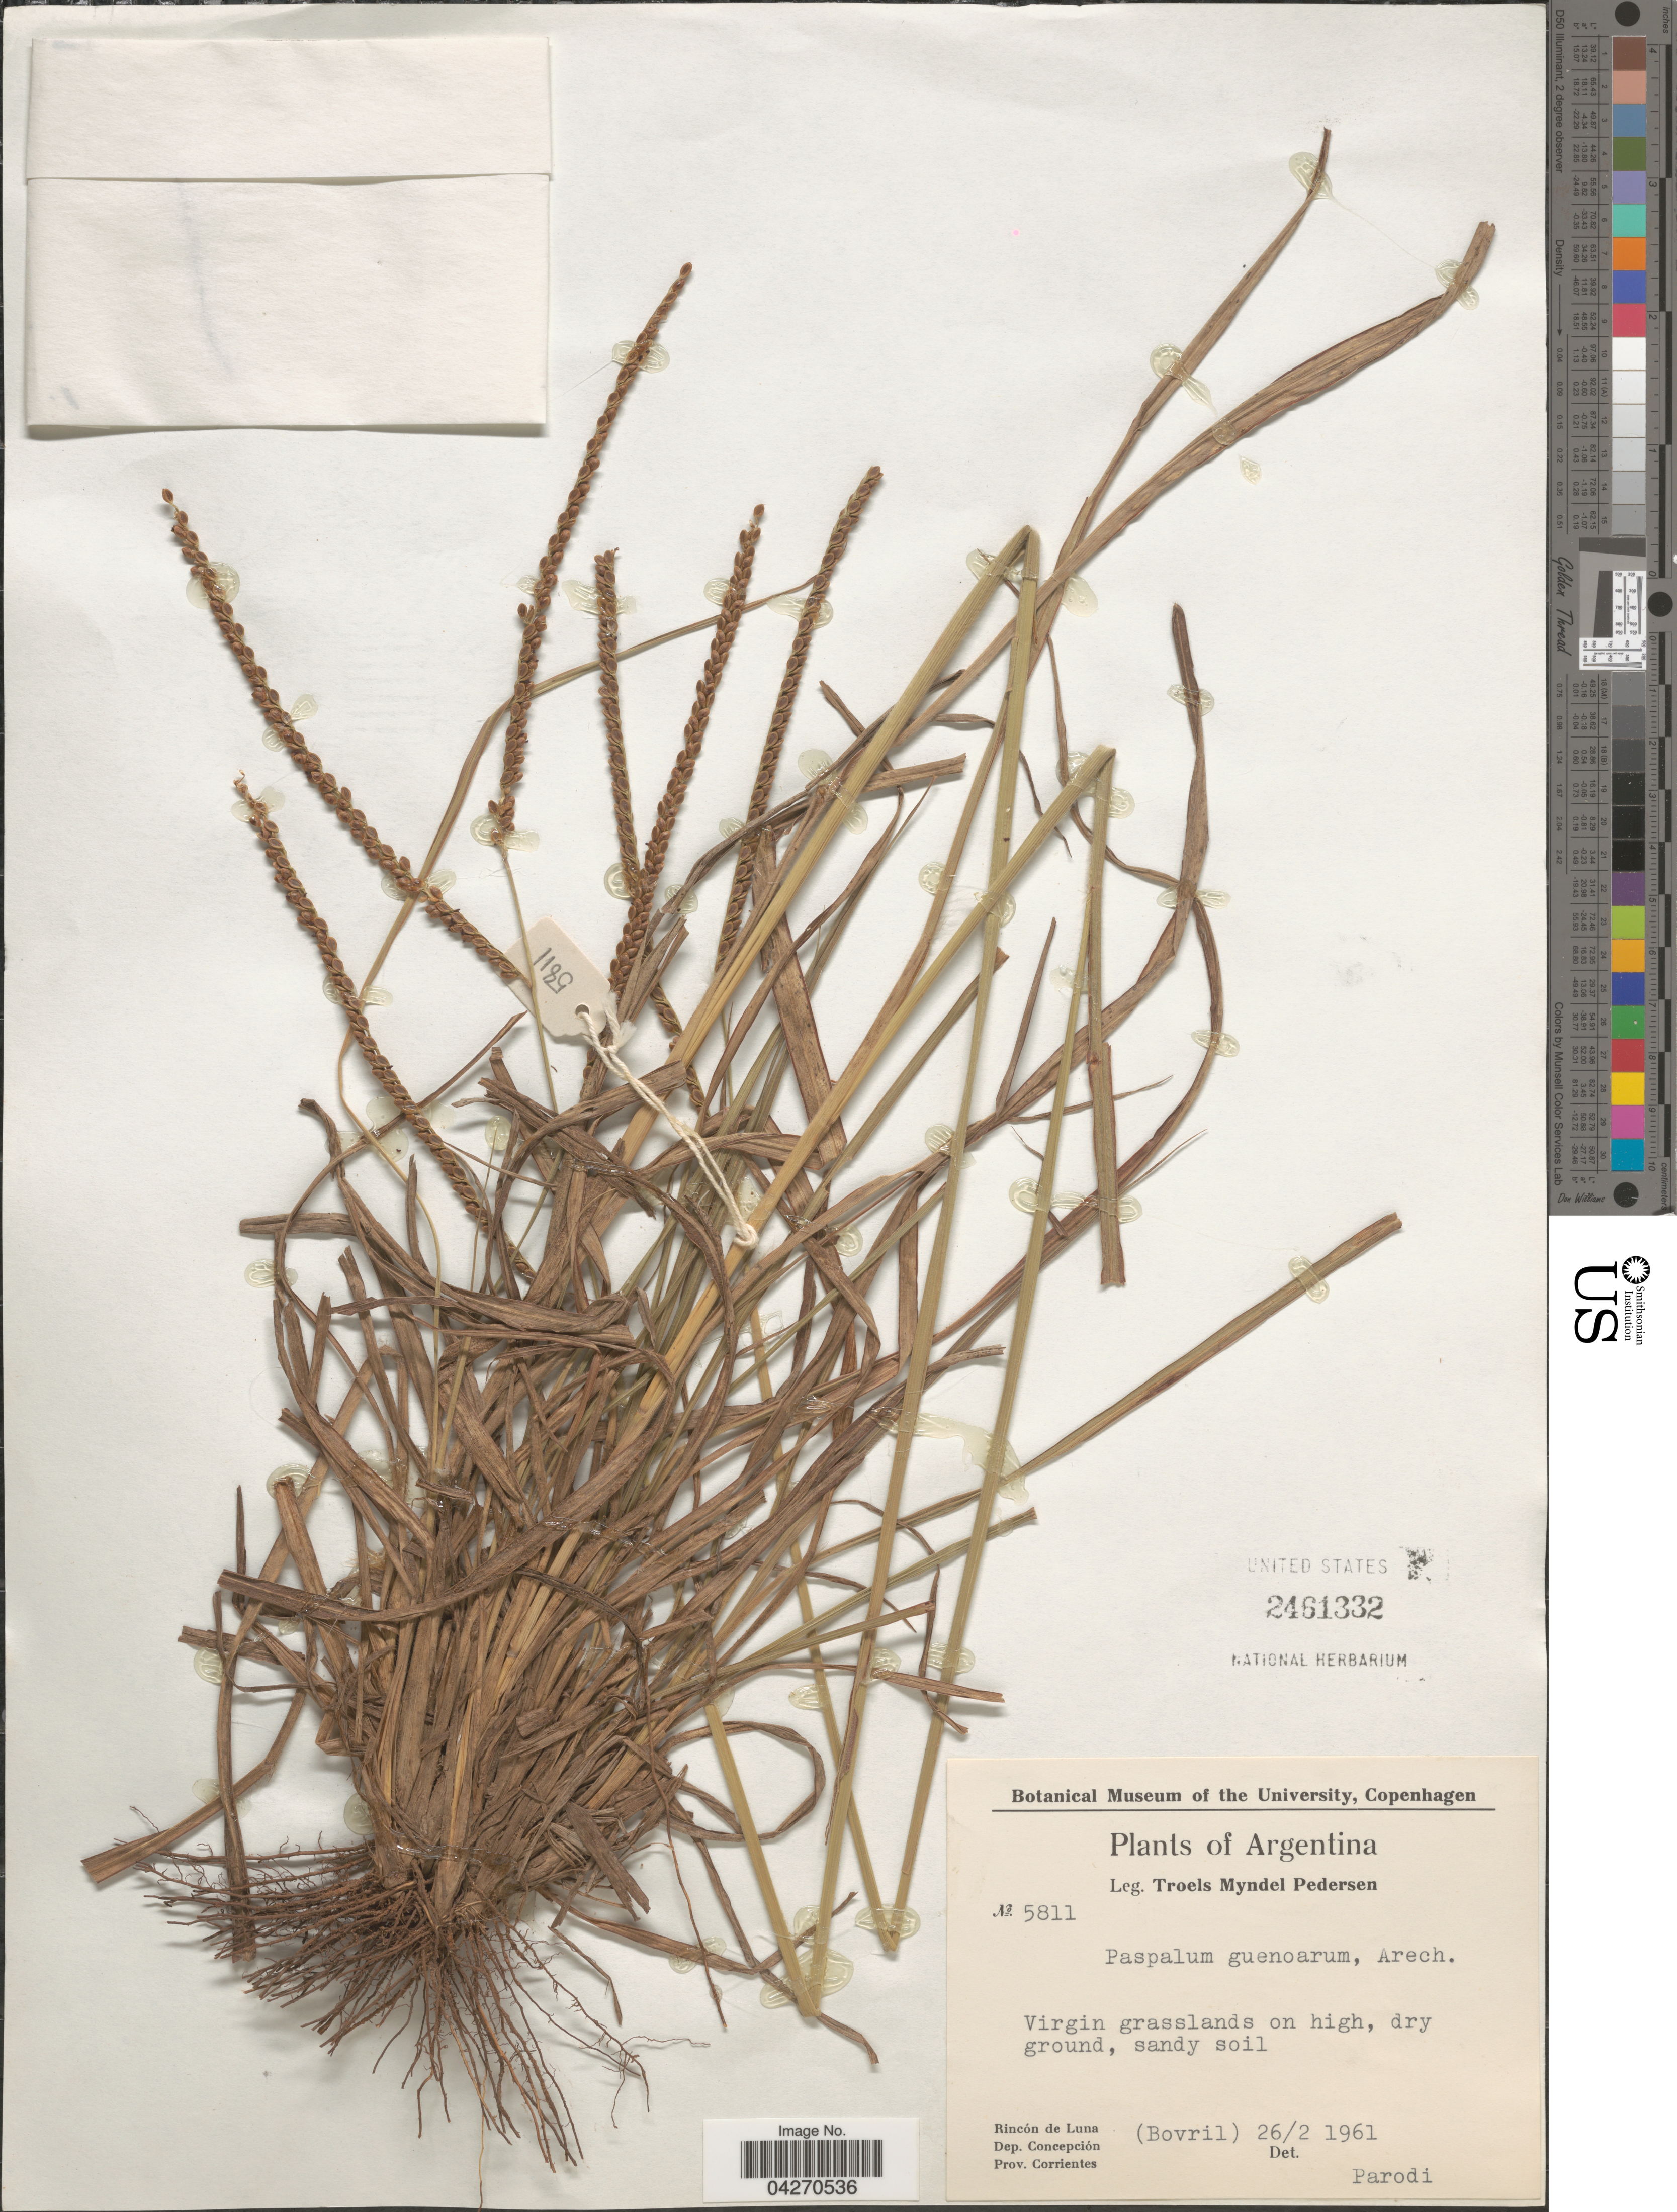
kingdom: Plantae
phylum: Tracheophyta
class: Liliopsida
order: Poales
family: Poaceae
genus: Paspalum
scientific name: Paspalum guenoarum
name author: Arechav.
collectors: T. Pederson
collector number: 5811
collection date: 1961-02-26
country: Argentina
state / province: Corrientes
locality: Rincón de Luna. Dep. Concepción. (Bovril).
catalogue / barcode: US 2461332